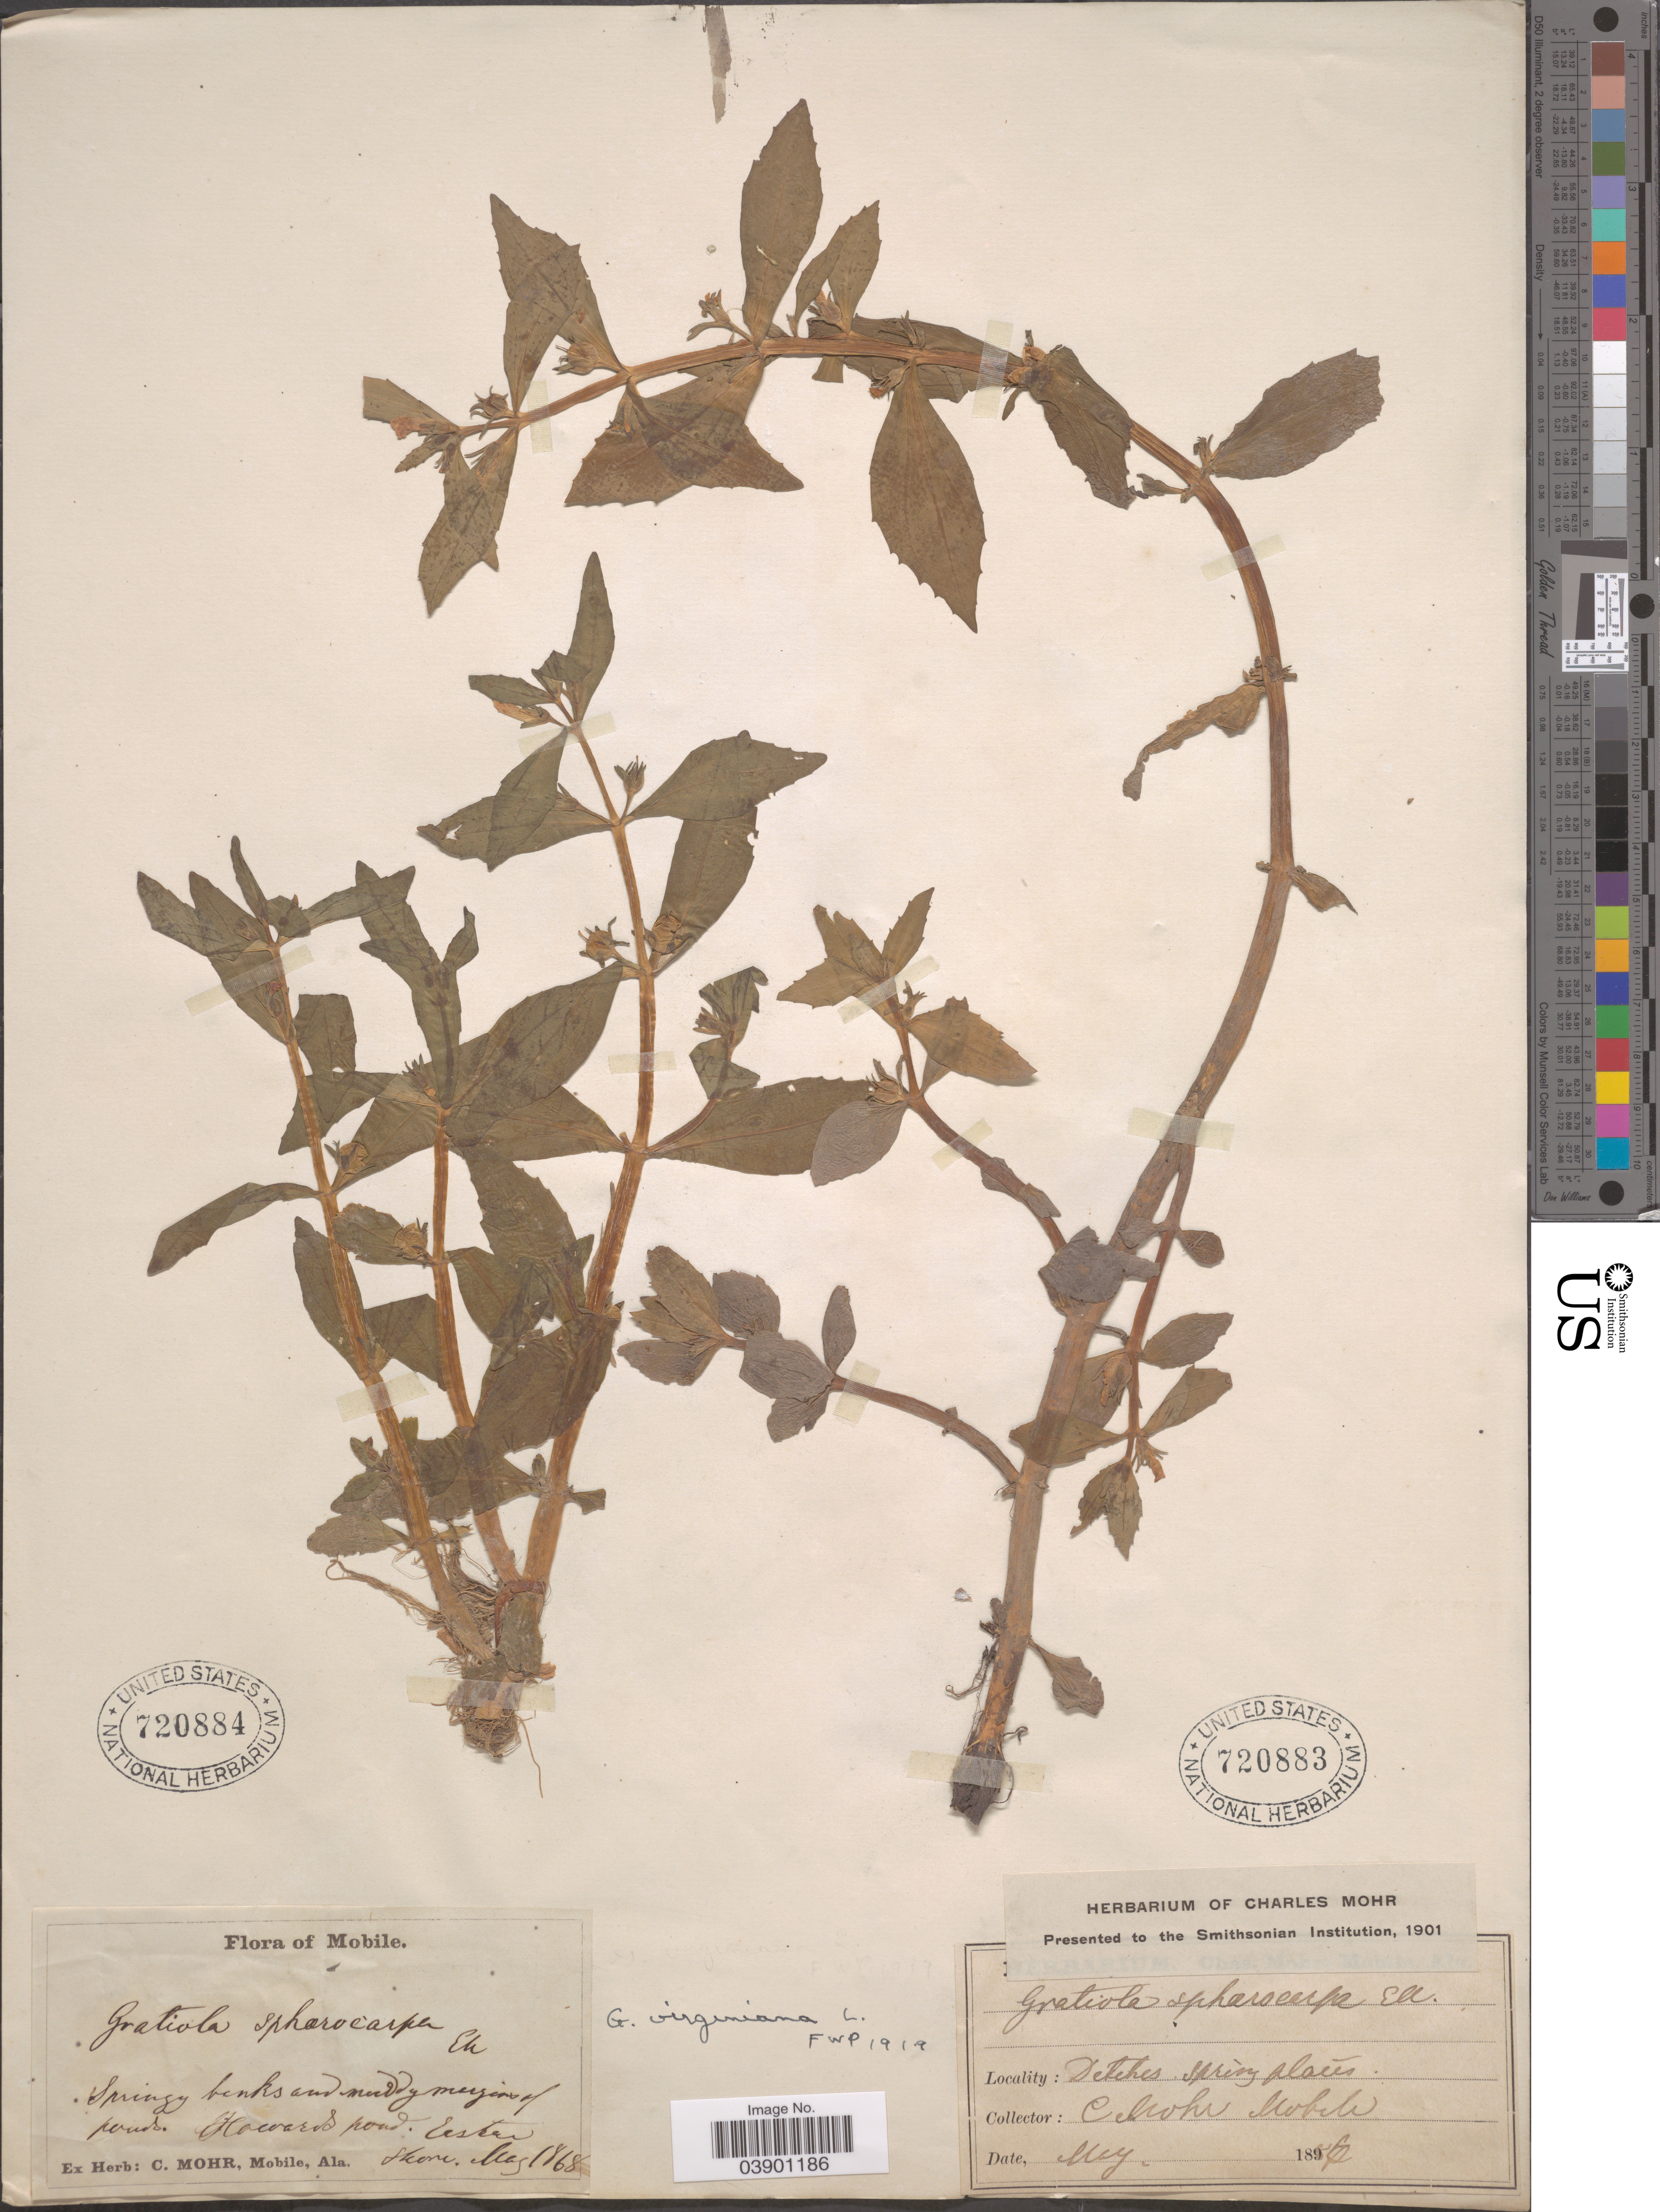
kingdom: Plantae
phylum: Tracheophyta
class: Magnoliopsida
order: Lamiales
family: Plantaginaceae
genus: Gratiola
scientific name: Gratiola virginiana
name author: L.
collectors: ex herb. C. Mohr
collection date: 1868-05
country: United States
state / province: Alabama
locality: Mobile. Eastern Shore.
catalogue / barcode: US 720884-2